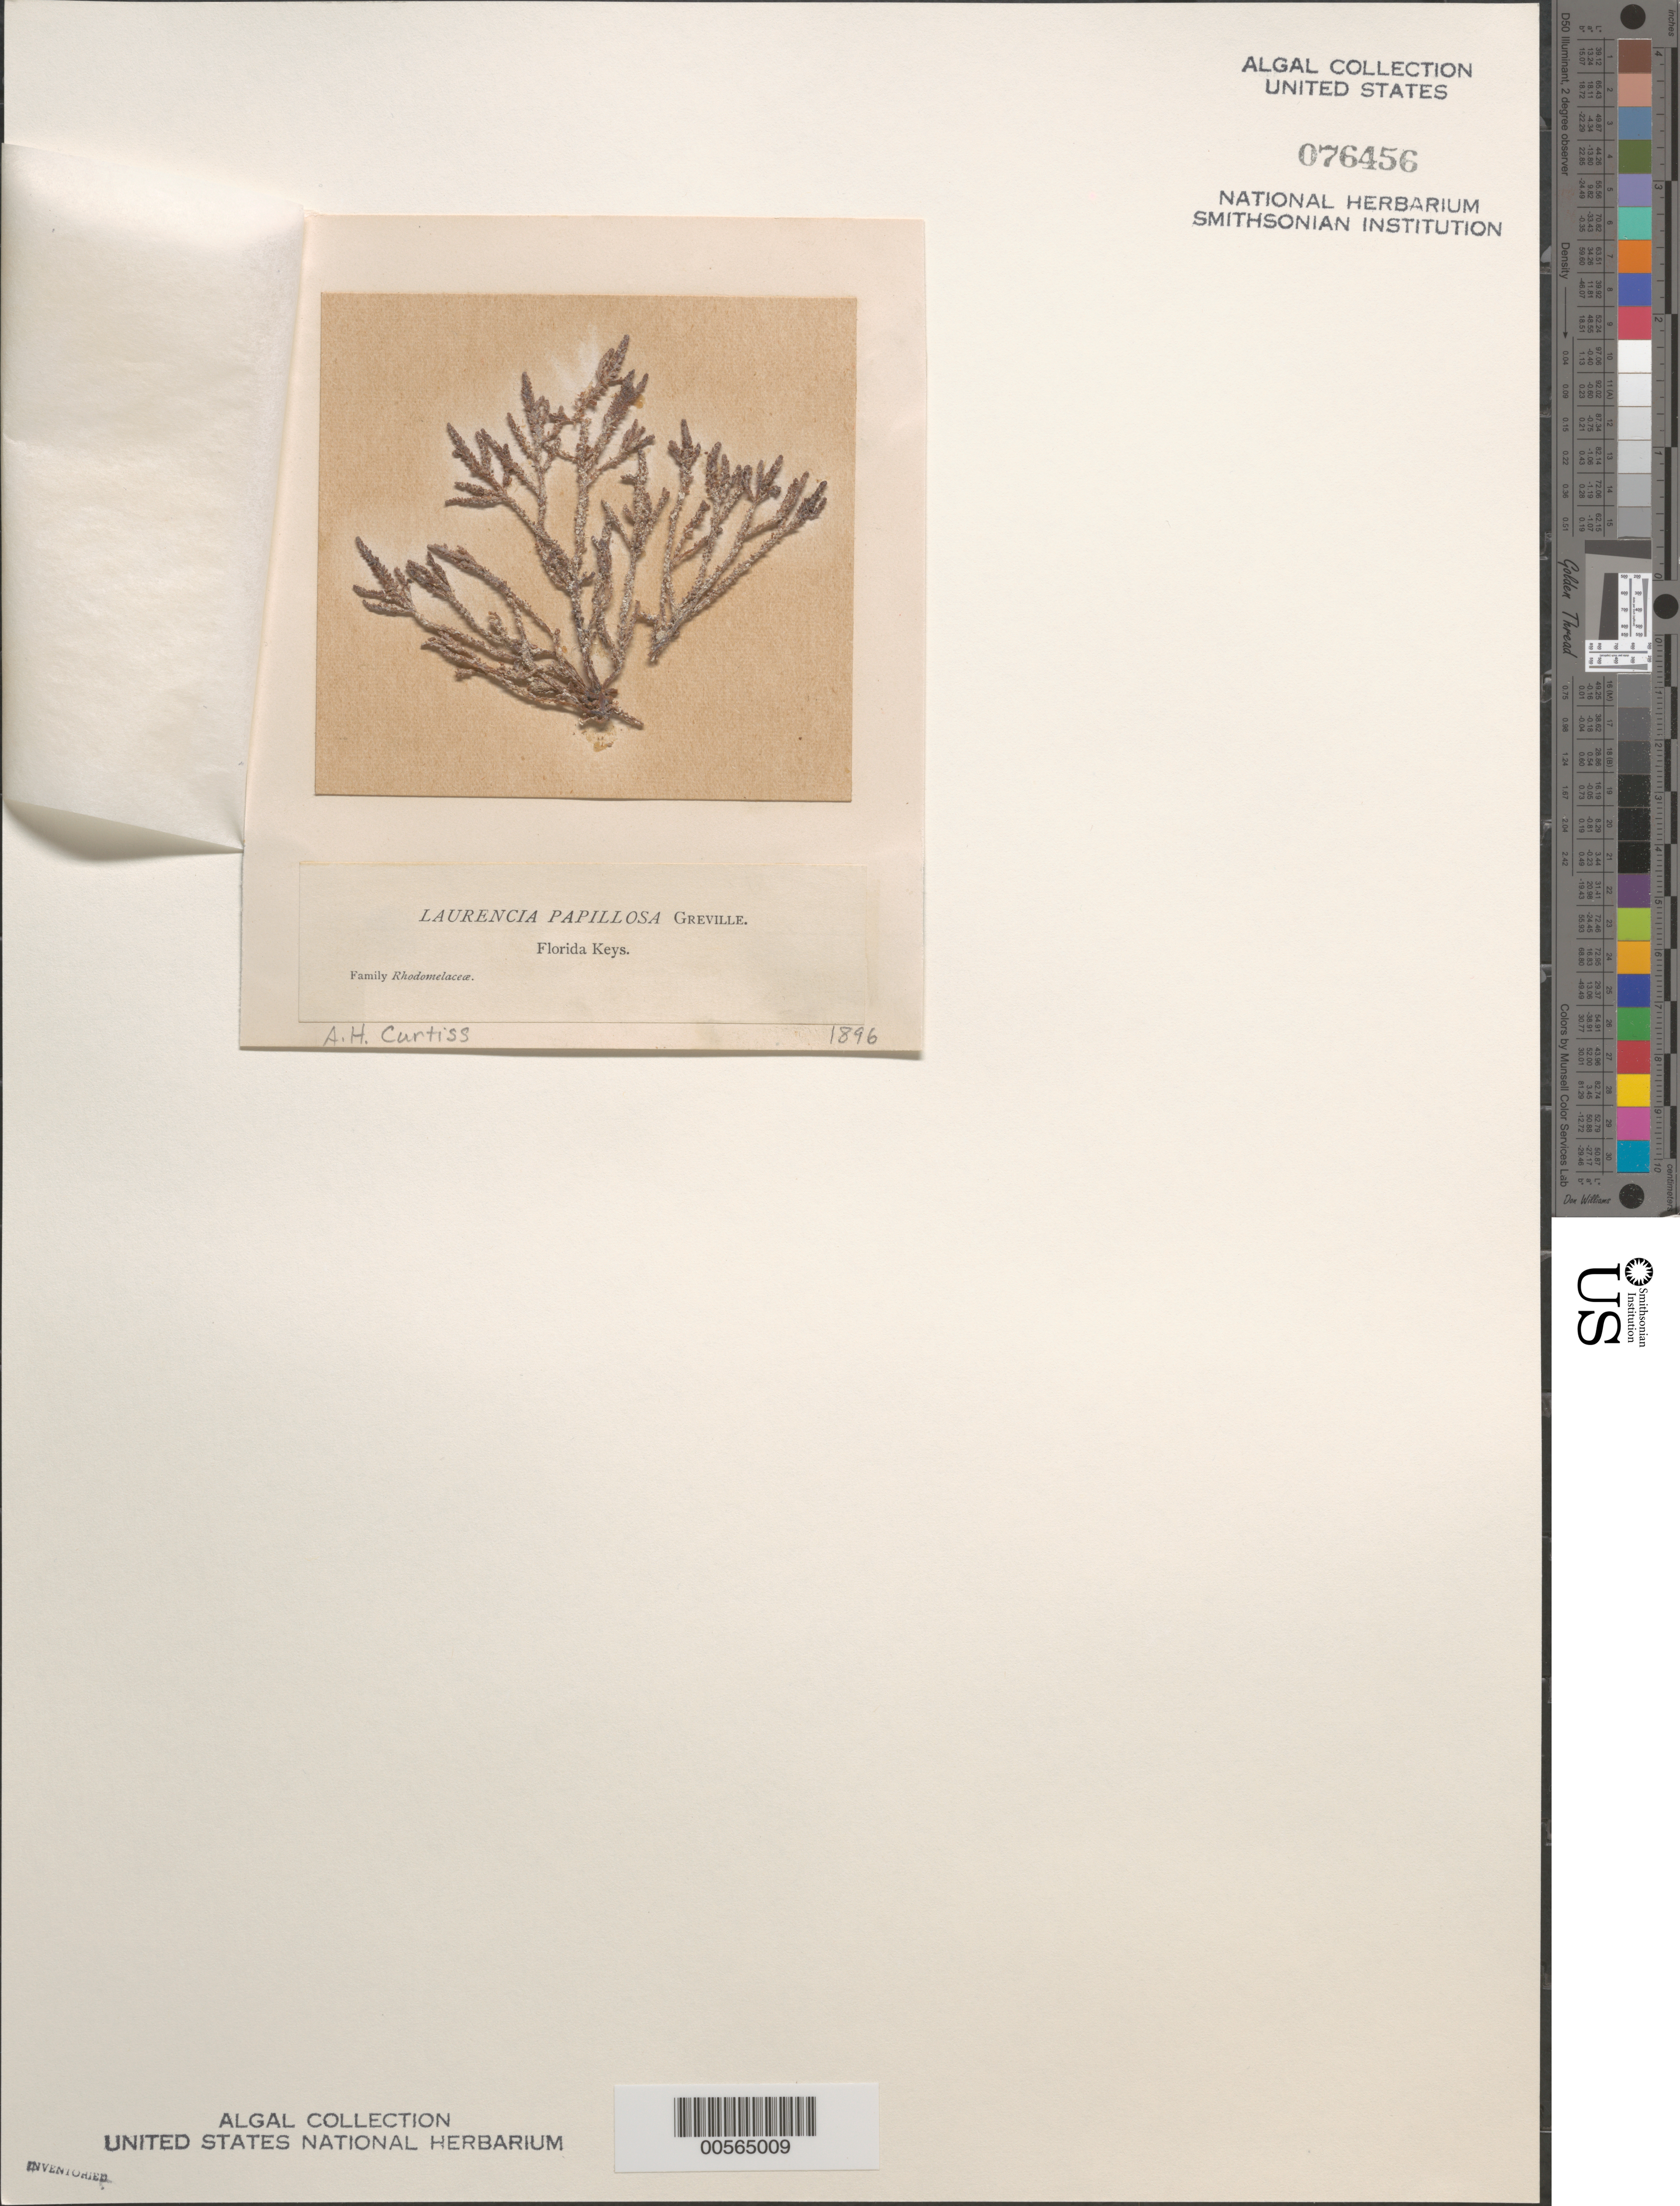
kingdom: Plantae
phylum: Rhodophyta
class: Florideophyceae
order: Ceramiales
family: Rhodomelaceae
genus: Palisada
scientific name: Palisada perforata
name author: (Bory) K.W. Nam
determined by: Algae name updating Project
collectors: A. H. Curtiss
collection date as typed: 1896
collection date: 1896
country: United States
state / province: Florida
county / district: Monroe County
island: Florida Keys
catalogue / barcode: US 76456